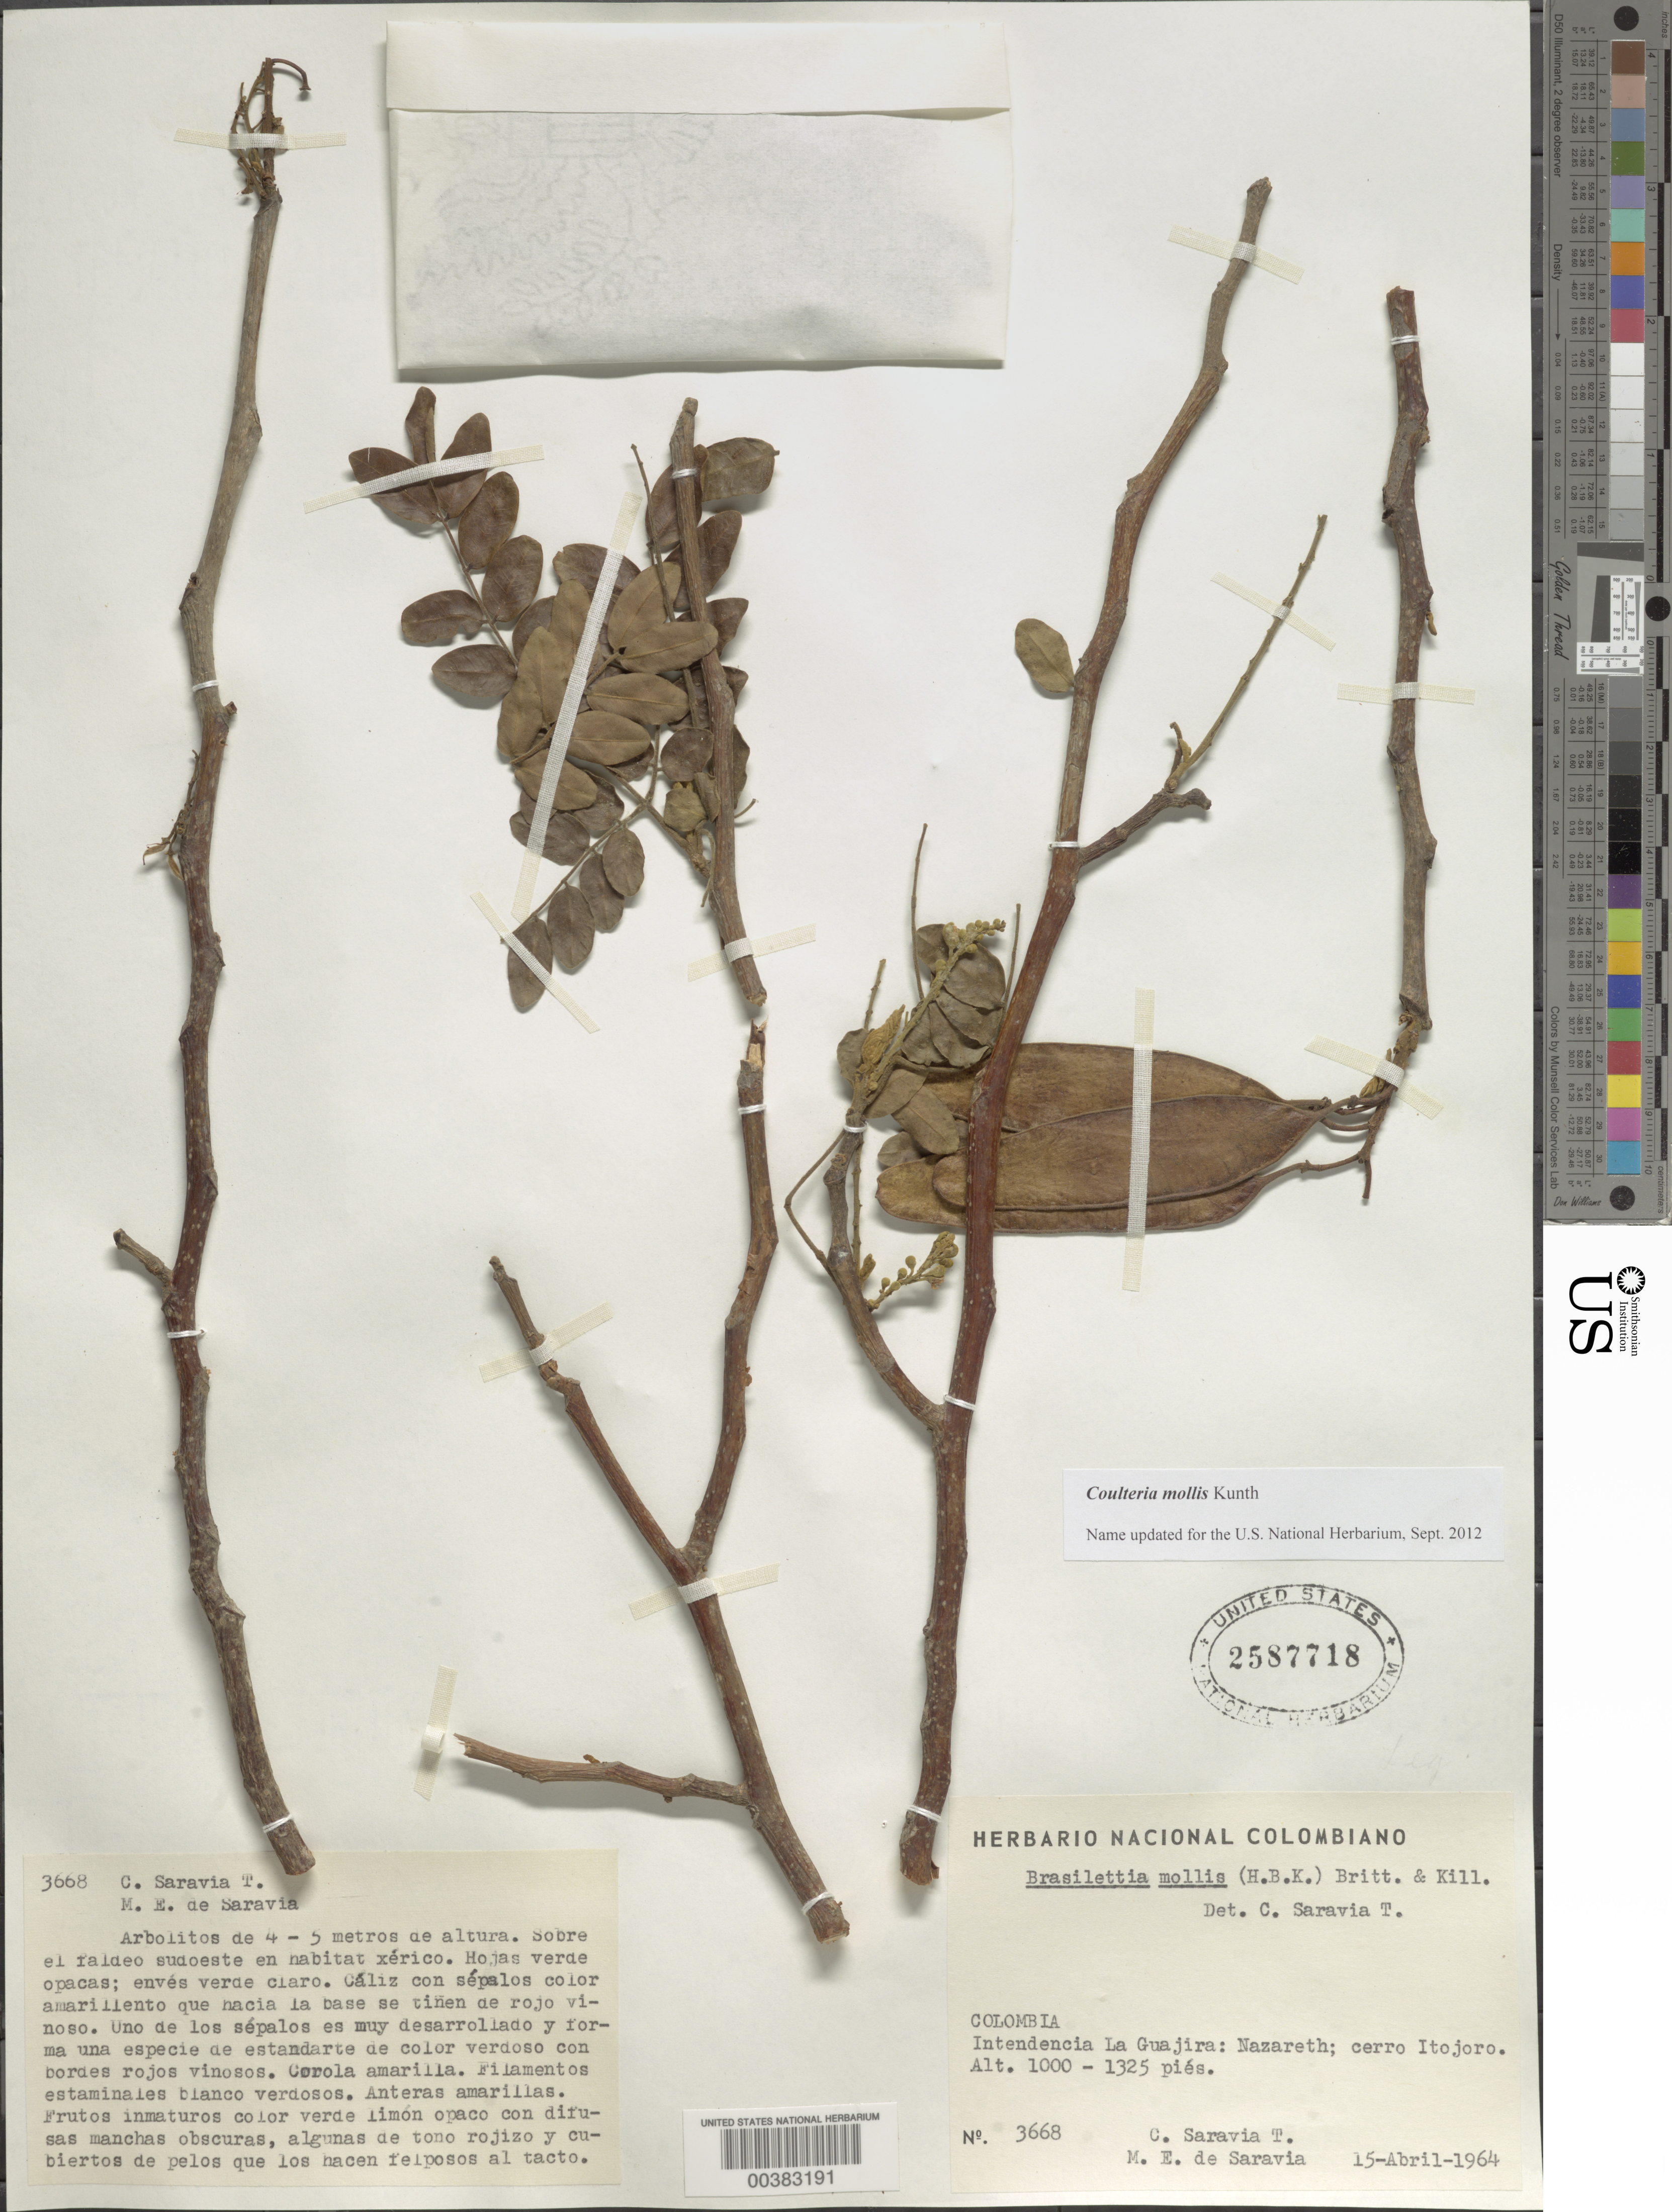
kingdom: Plantae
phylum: Tracheophyta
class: Magnoliopsida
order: Fabales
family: Fabaceae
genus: Coulteria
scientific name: Coulteria mollis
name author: Kunth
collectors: C. Saravia T. & M. E. Saravia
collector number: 3668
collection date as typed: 15 Apr 1964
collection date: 1964-04-15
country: Colombia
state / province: La Guajira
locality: Nazareth; Cerro Itojoro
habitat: Sobre el faldeo se en habitat xerico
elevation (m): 1000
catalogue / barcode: US 2587718